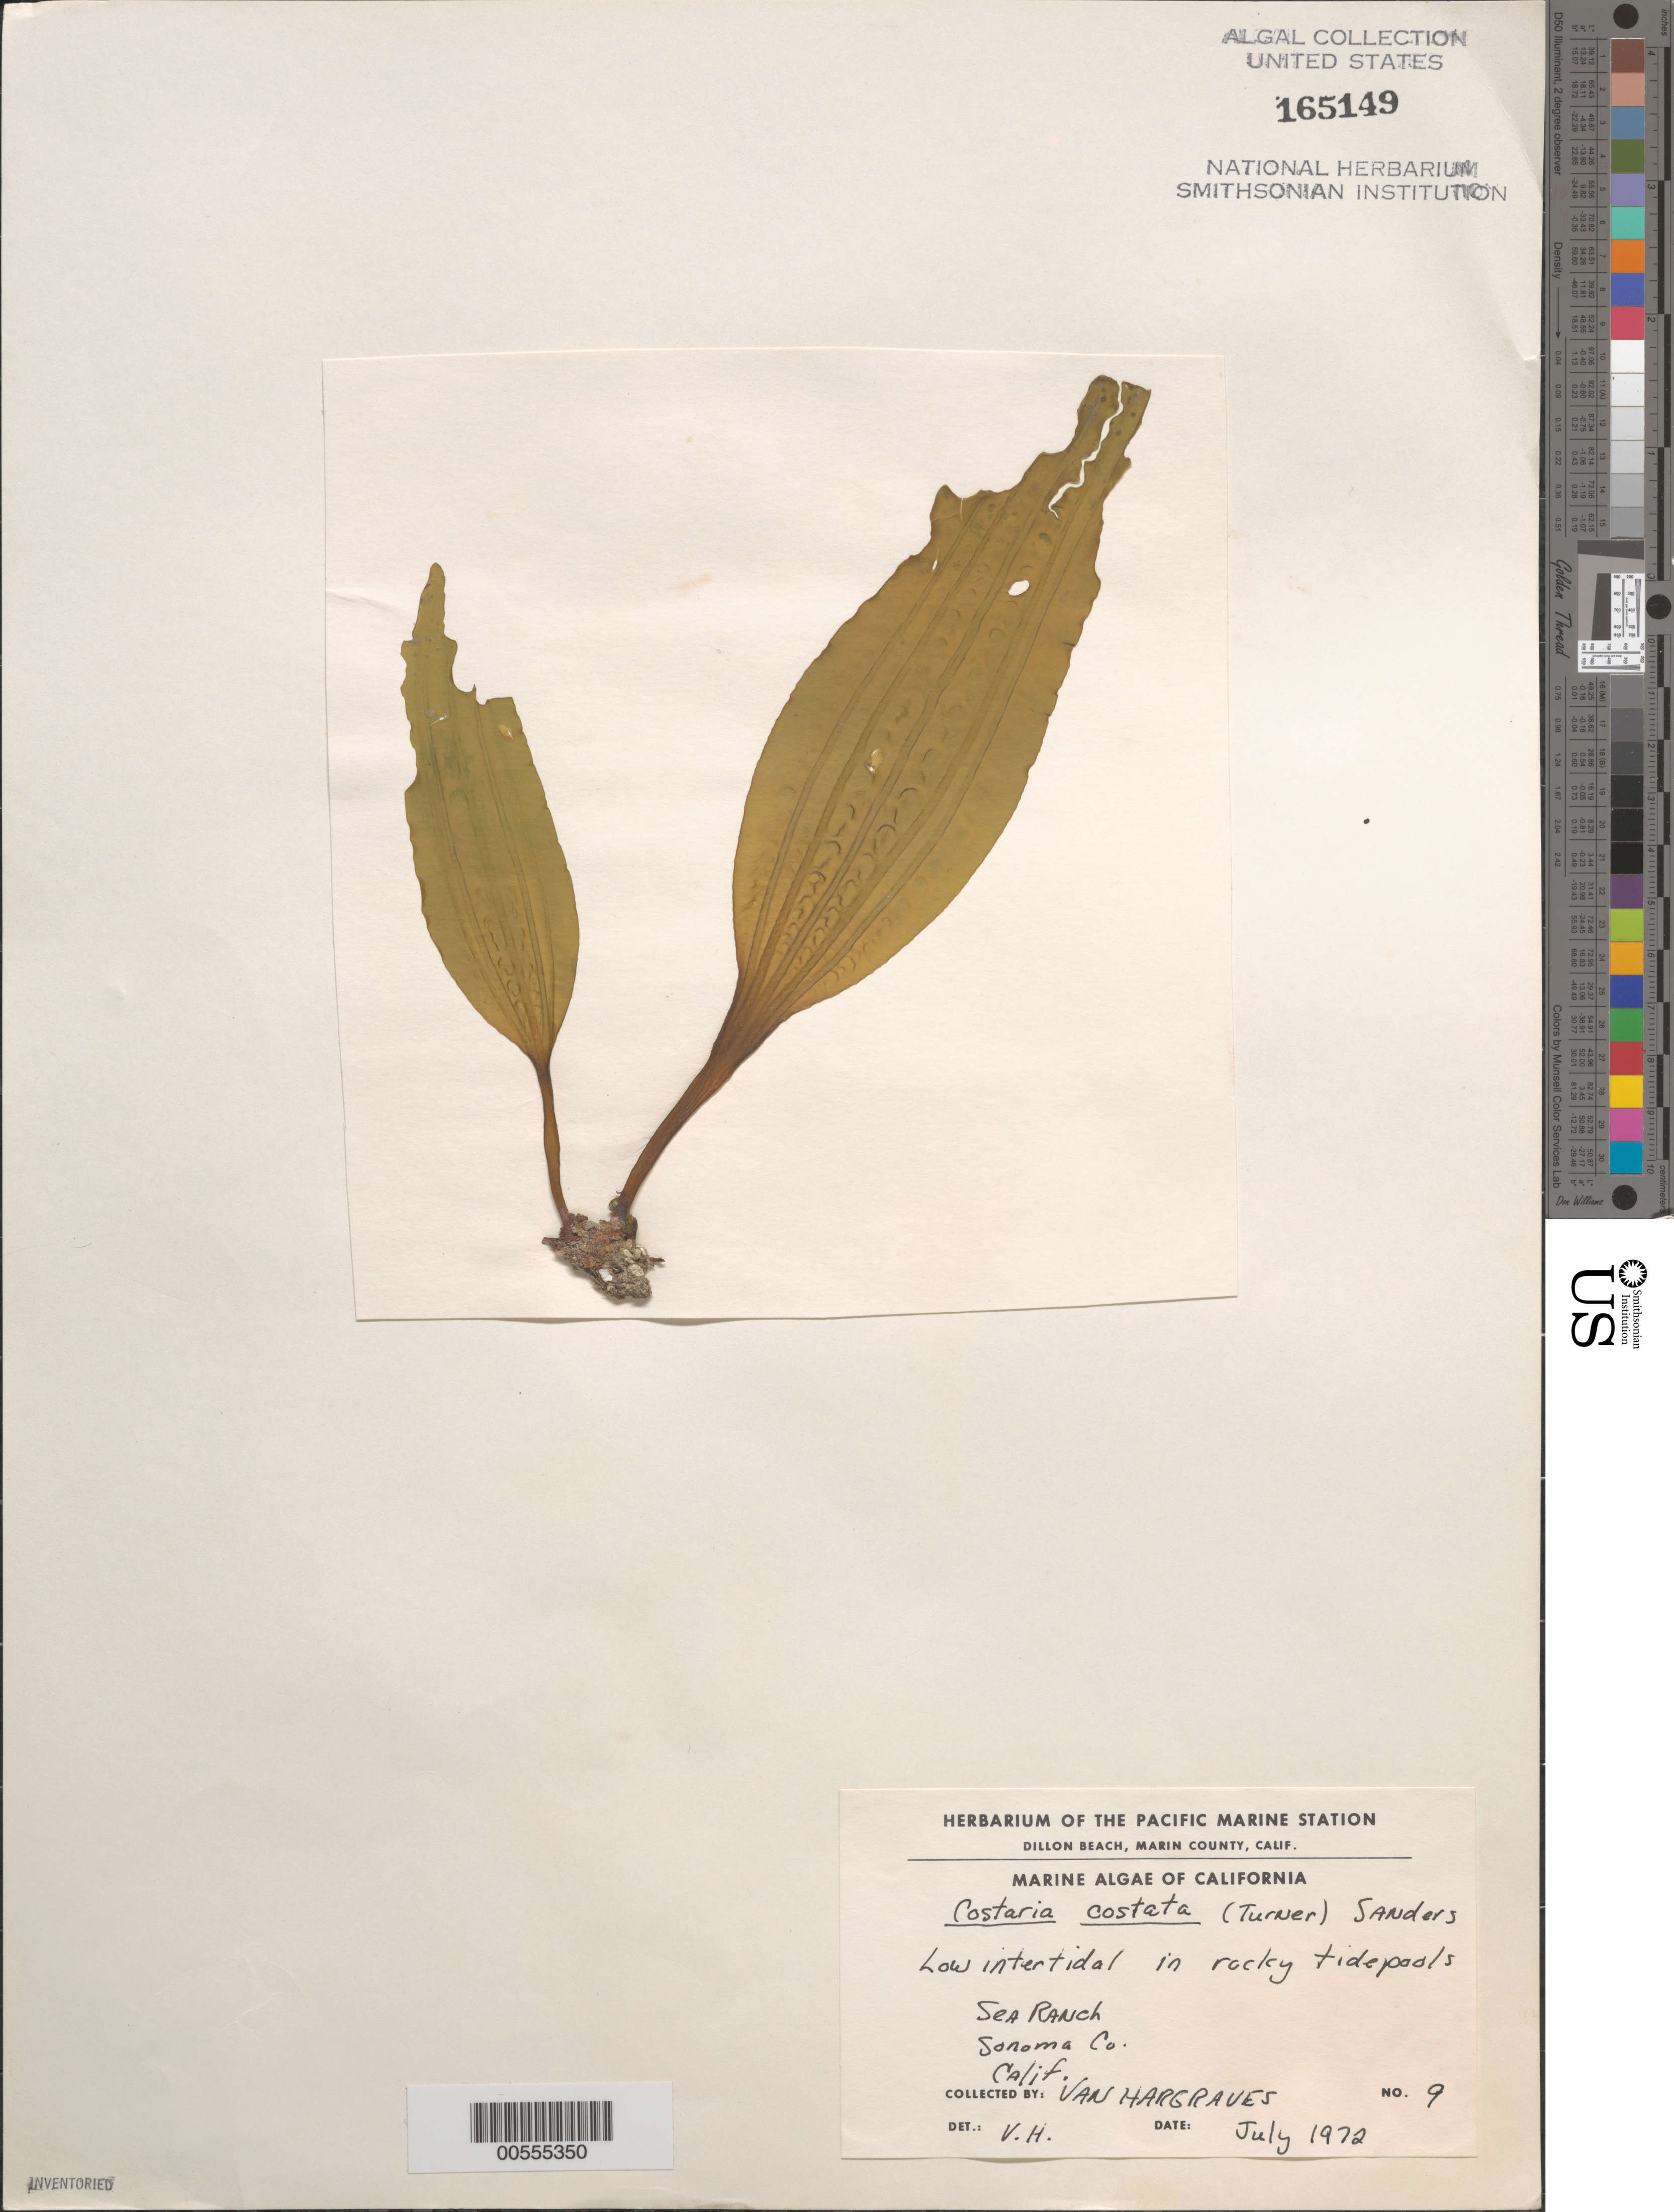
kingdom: Chromista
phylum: Ochrophyta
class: Phaeophyceae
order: Laminariales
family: Costariaceae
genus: Costaria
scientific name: Costaria costata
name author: (C. Agardh) D.A. Saunders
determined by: Hargraves, V. A.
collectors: V. Hargraves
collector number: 9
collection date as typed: Jul 1972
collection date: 1972-07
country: United States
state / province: California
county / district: Sonoma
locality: Sea Ranch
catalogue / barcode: US 165149